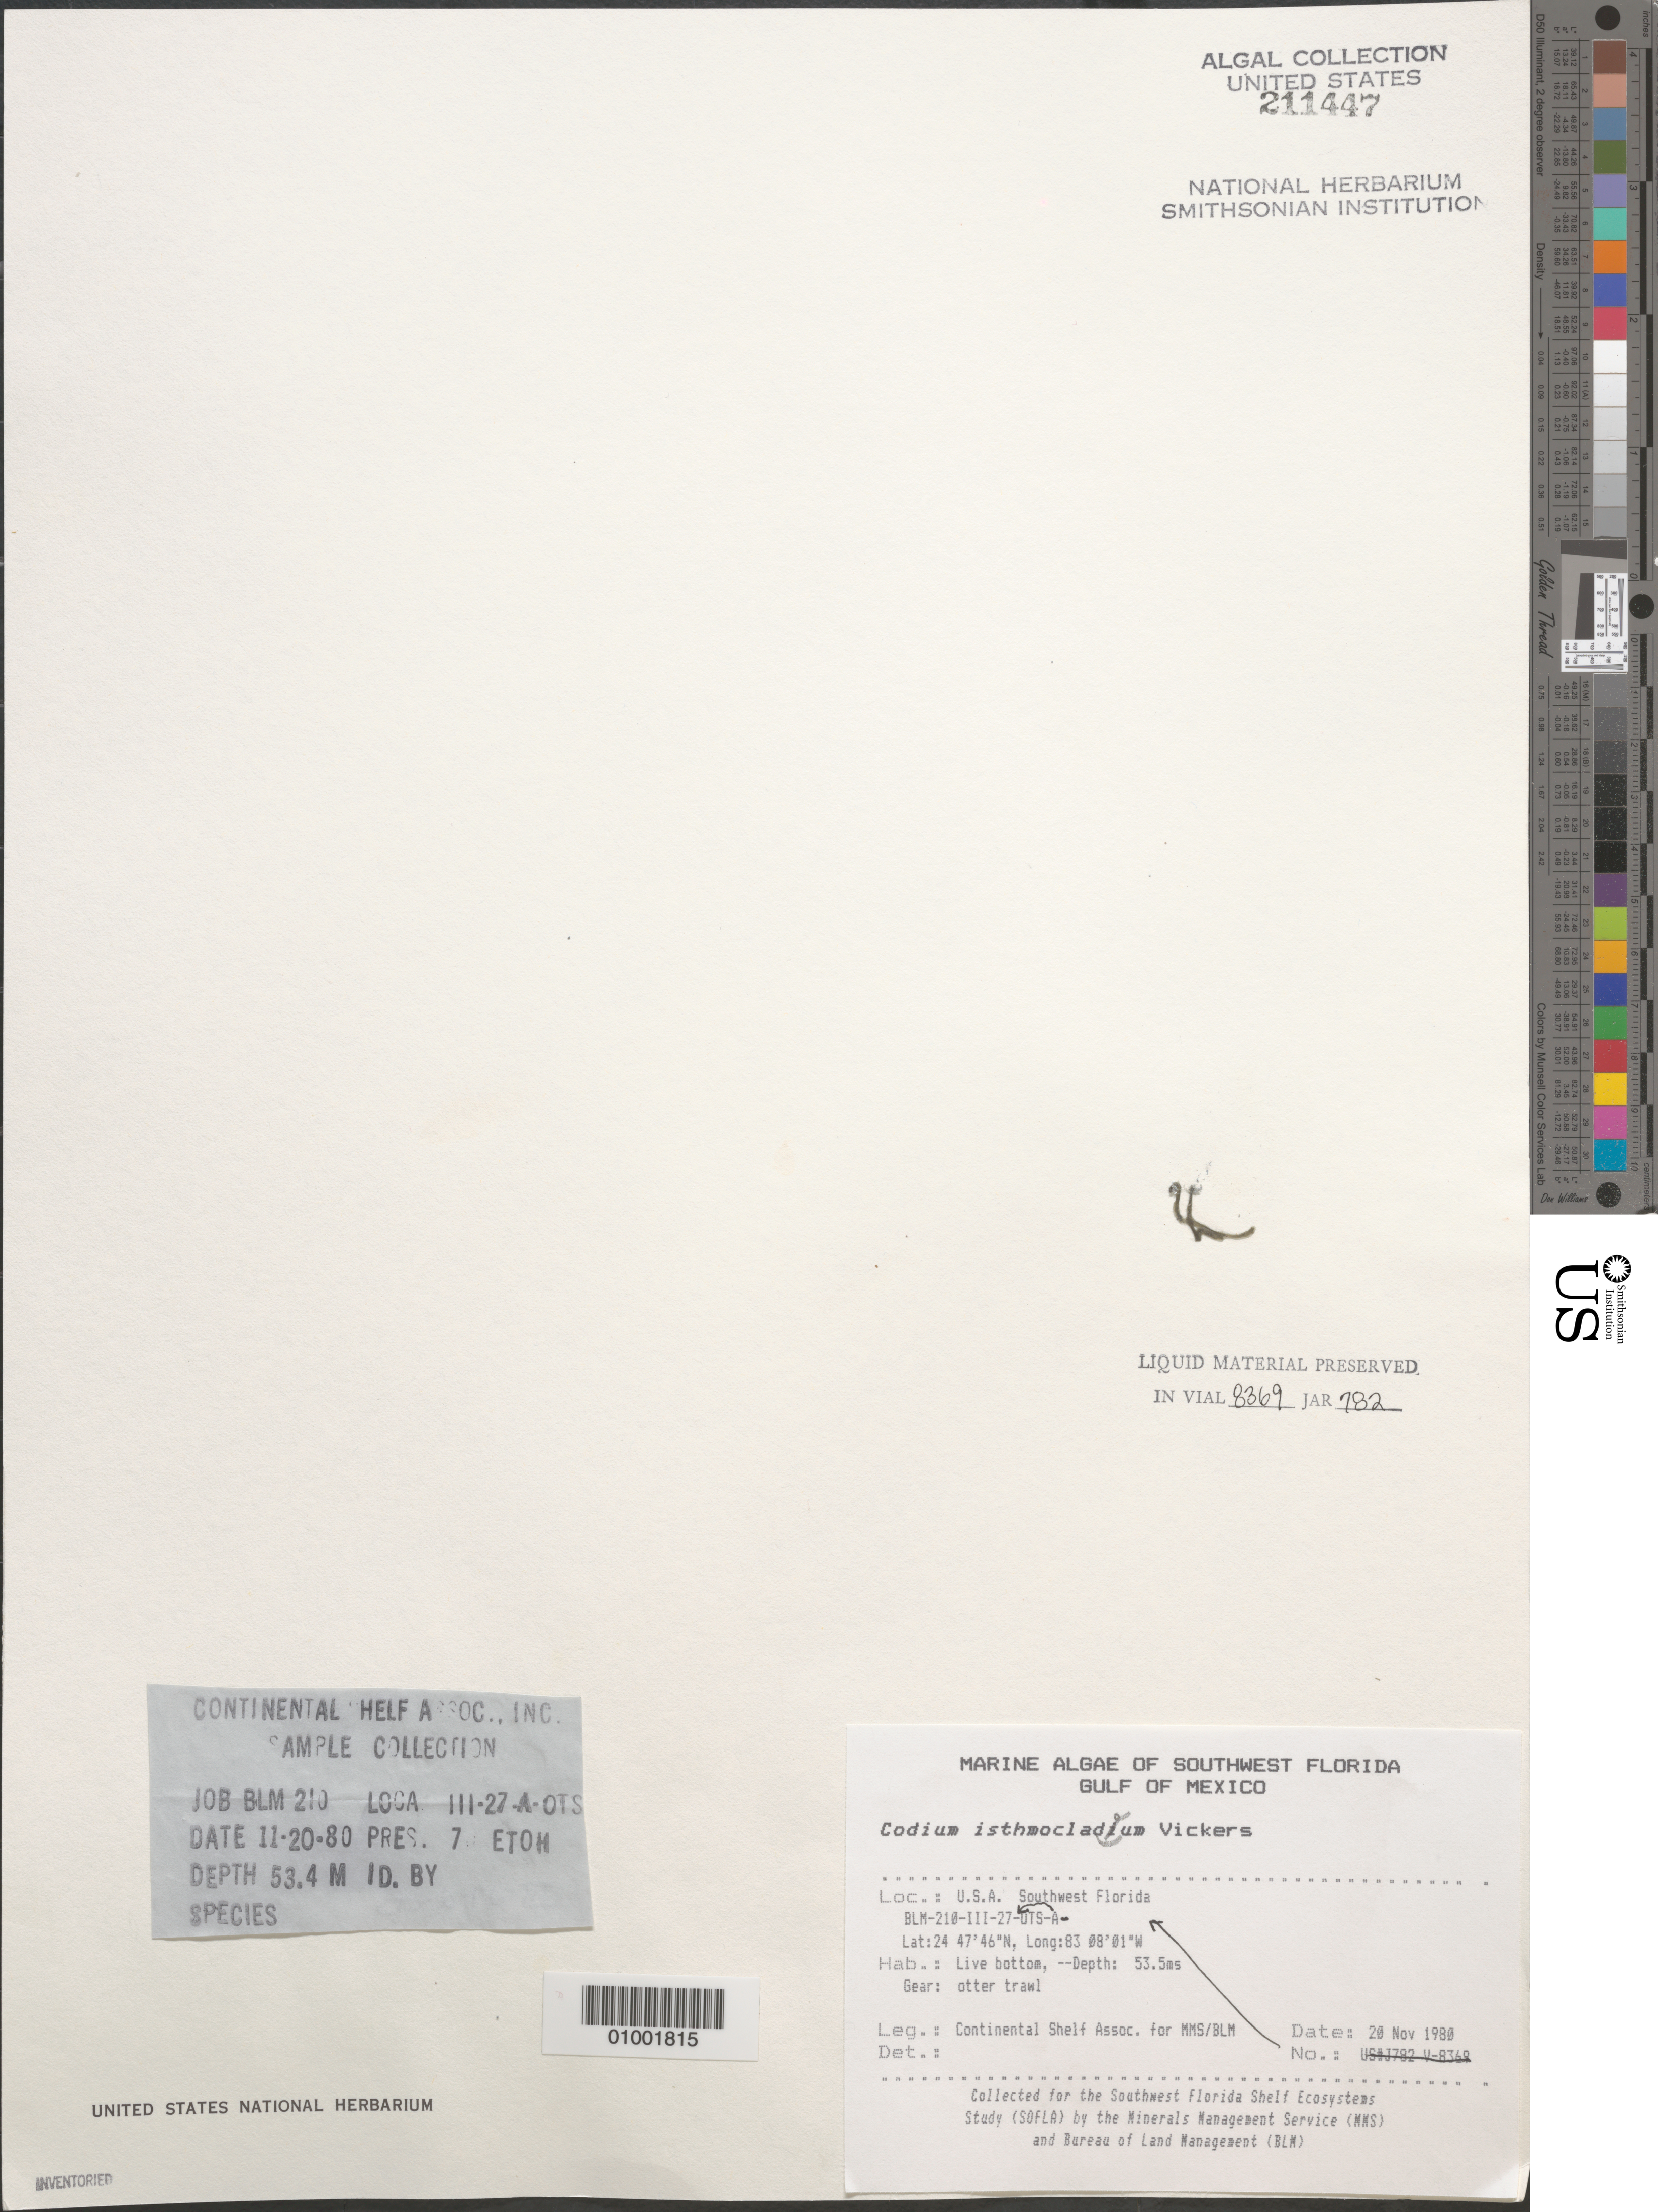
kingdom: Plantae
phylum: Chlorophyta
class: Ulvophyceae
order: Bryopsidales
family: Codiaceae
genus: Codium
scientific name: Codium isthmocladum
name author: Vickers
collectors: Continental Shelf Associates for the MMS/BLM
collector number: BLM-210-III-27-A-OTS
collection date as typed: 20 Nov 1980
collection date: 1980-11-20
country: United States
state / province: Florida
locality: Gulf of Mexico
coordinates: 24 47'46"N, 83 08'01"W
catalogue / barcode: US 211447